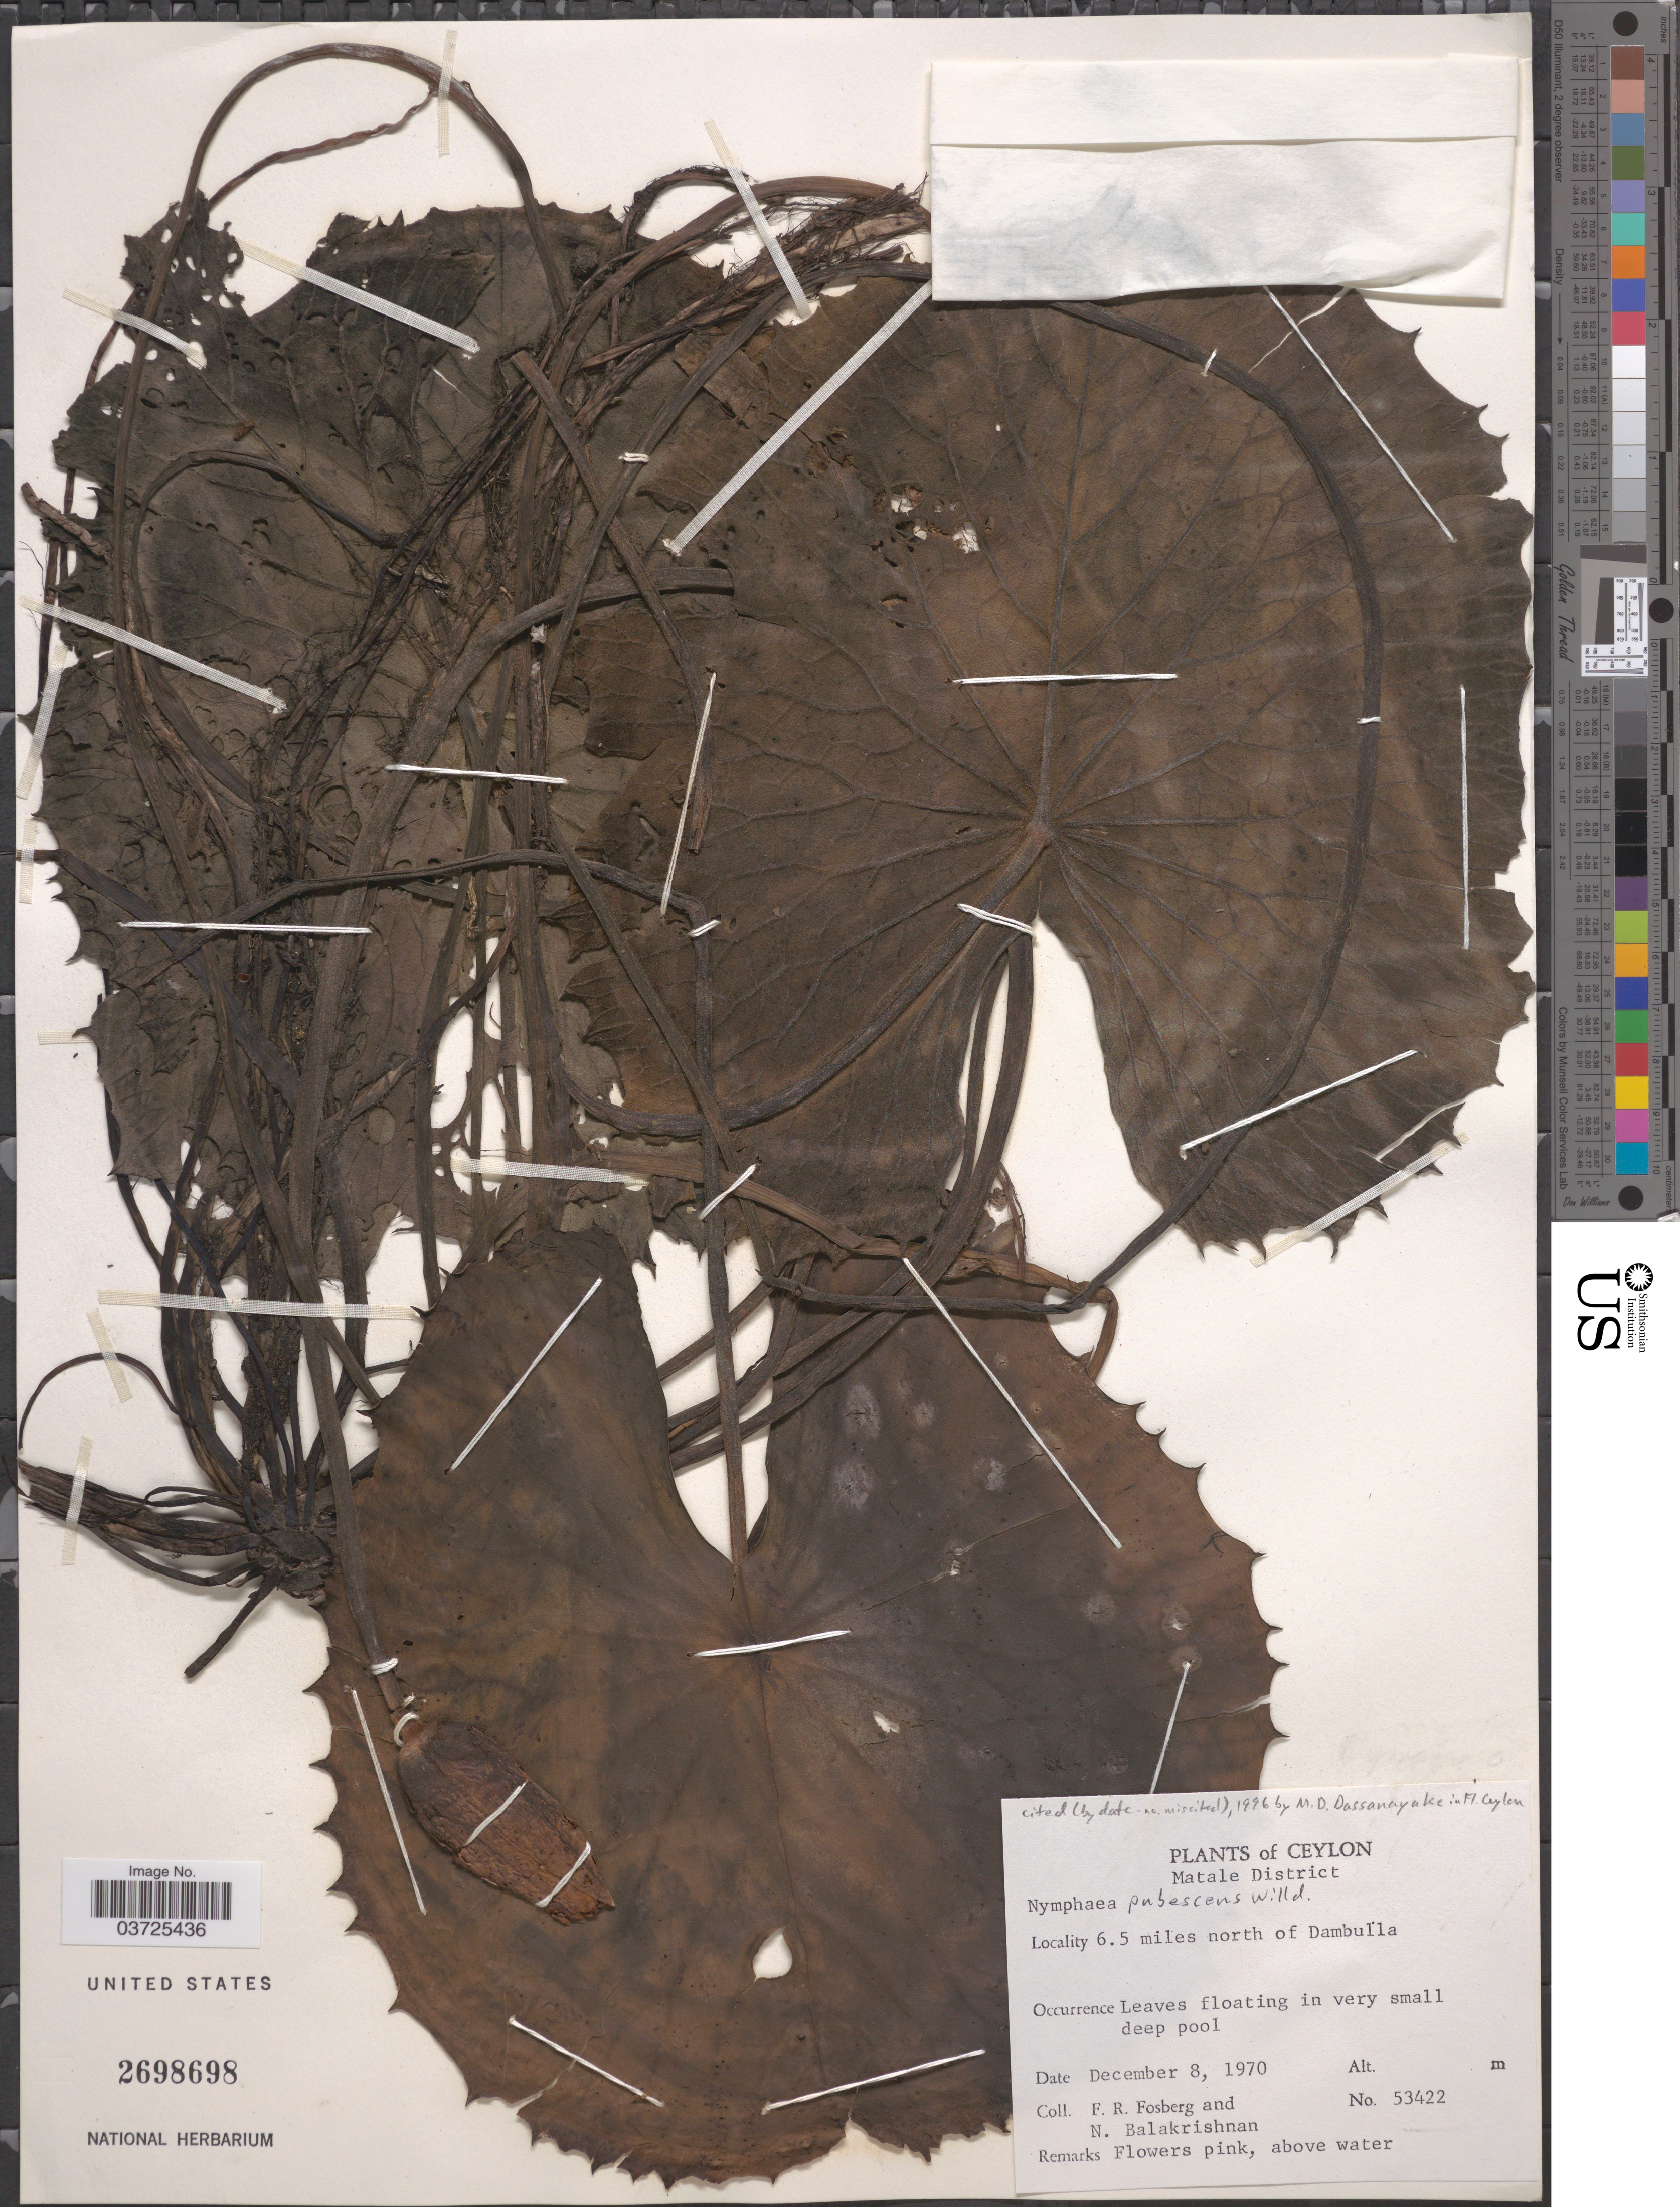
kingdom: Plantae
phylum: Tracheophyta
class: Magnoliopsida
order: Nymphaeales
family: Nymphaeaceae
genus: Nymphaea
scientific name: Nymphaea pubescens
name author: Willd.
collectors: F. R. Fosberg & N. Balakrishnan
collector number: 53422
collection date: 1970-12-08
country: Sri Lanka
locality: Ceylon. Matale District. 6.5 miles north of Dambulla.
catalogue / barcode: US 2698698